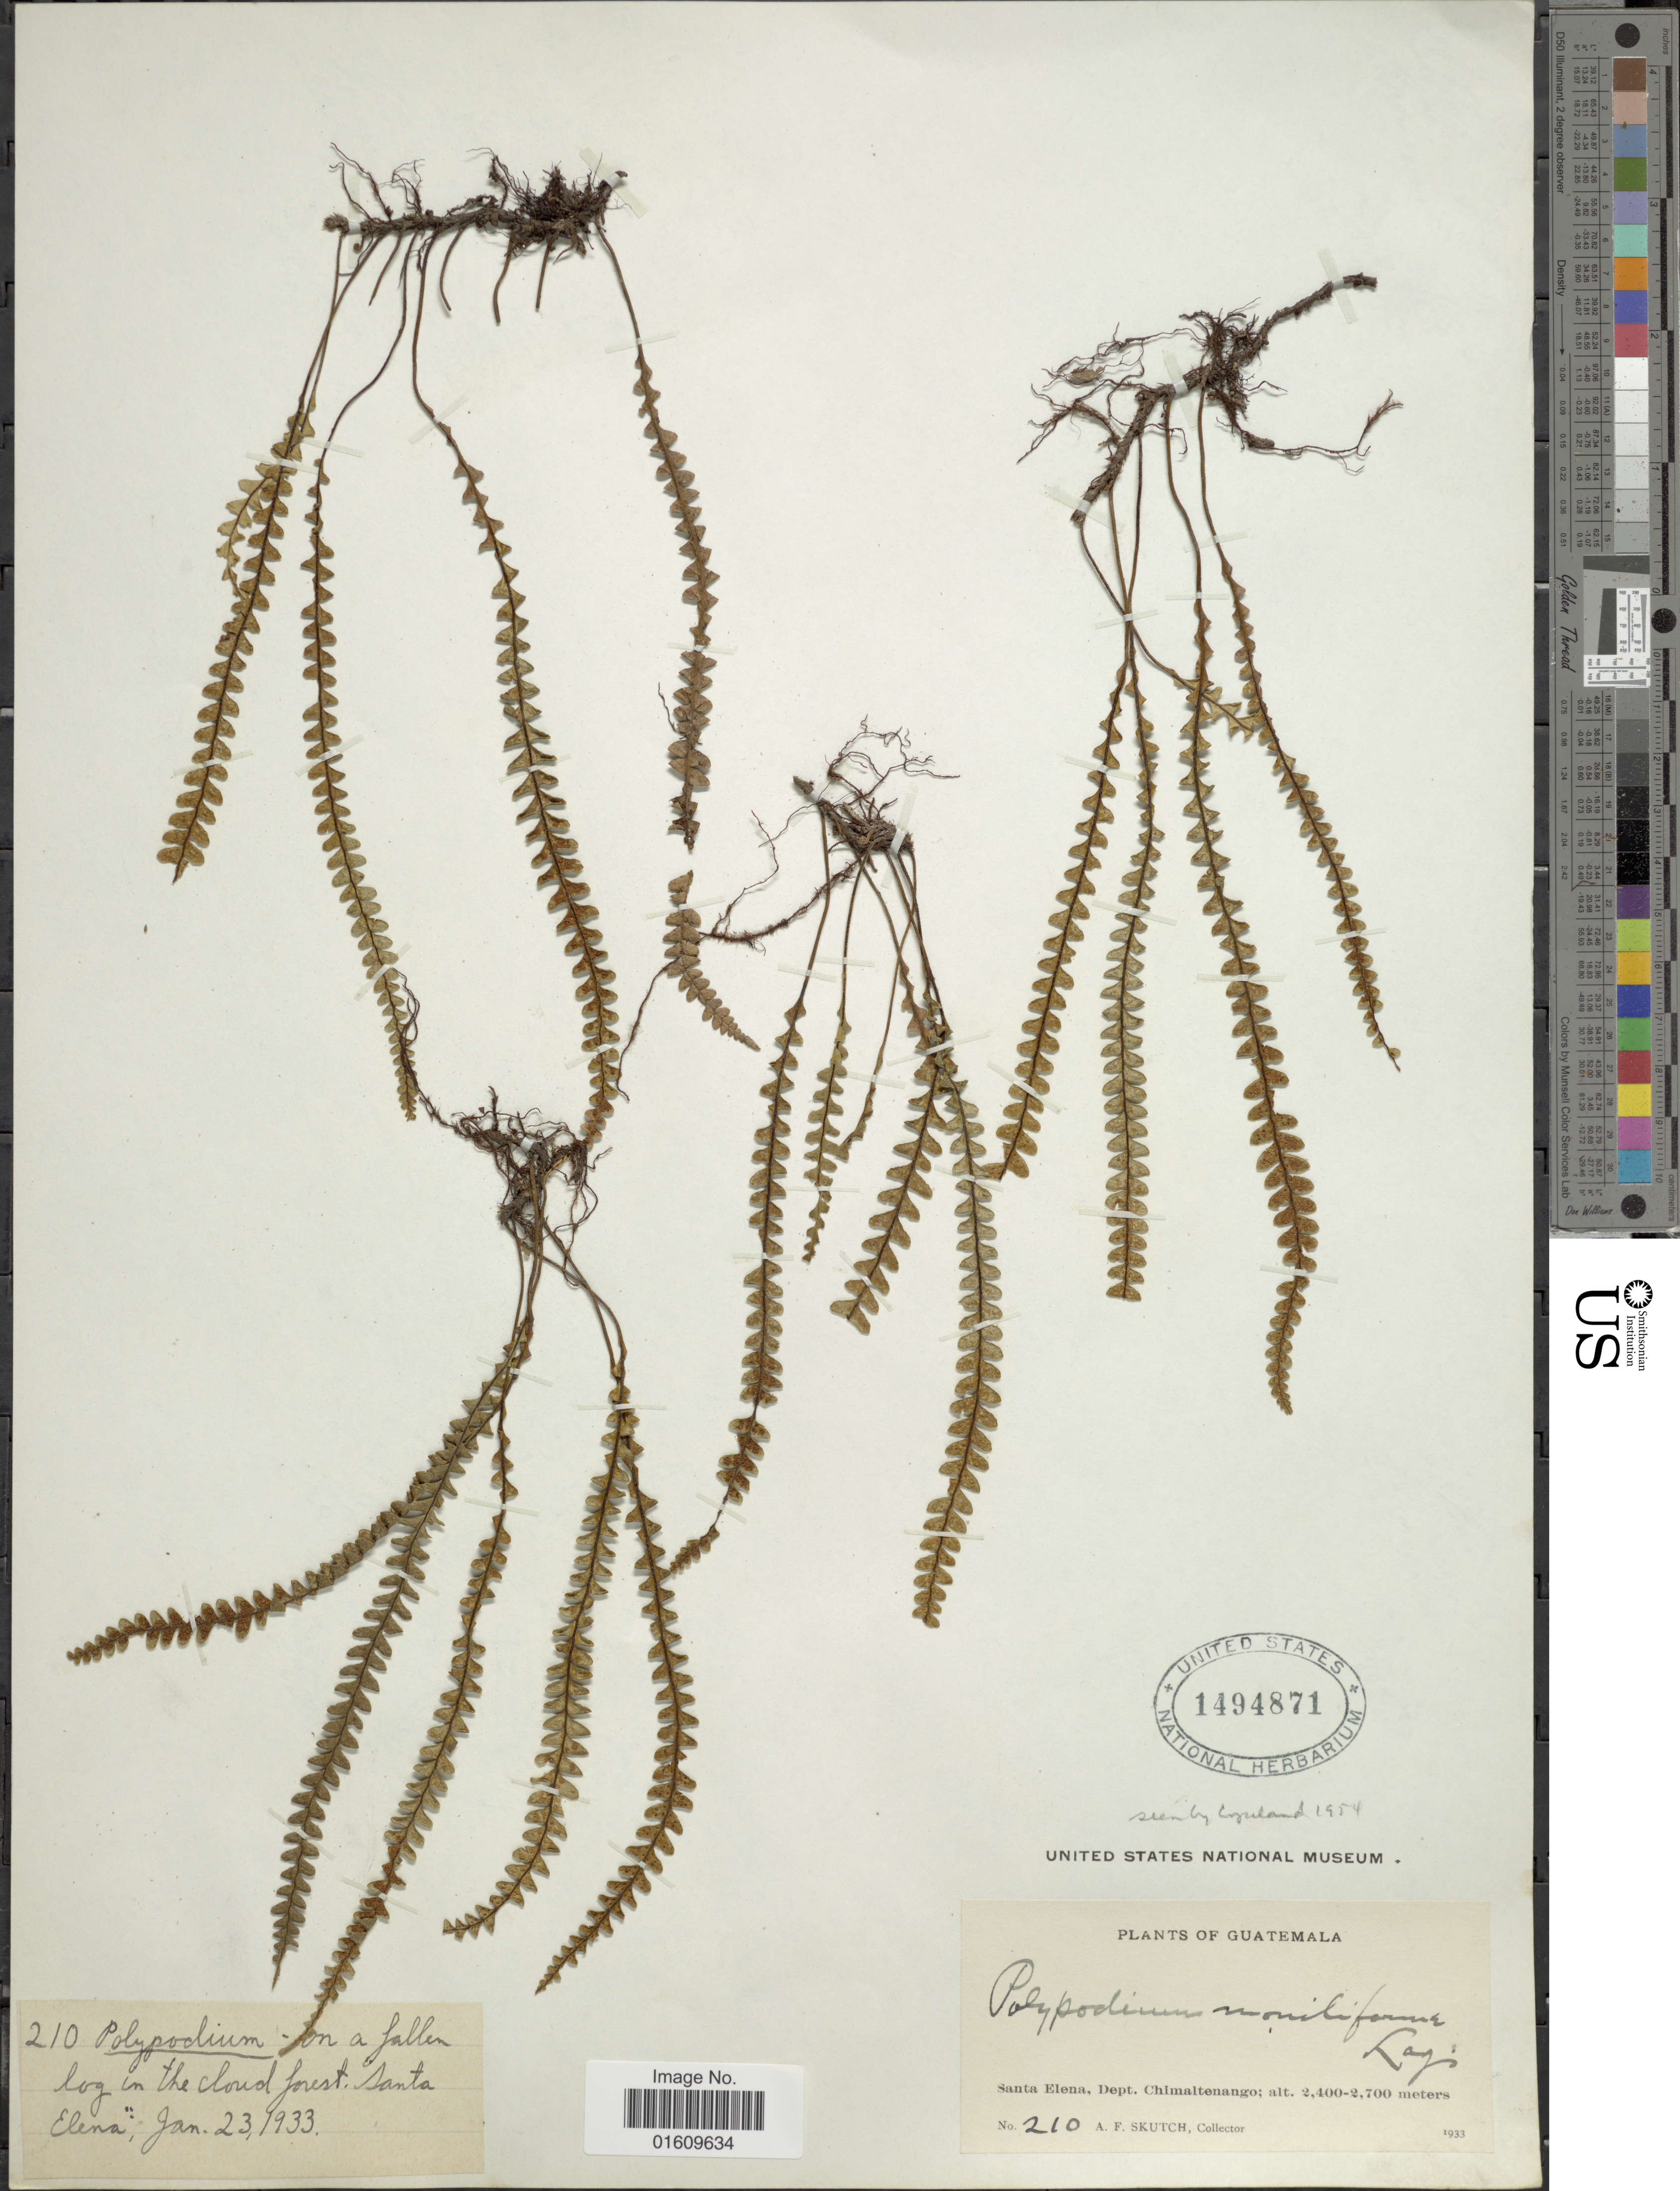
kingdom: Plantae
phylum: Tracheophyta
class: Polypodiopsida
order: Polypodiales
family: Polypodiaceae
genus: Melpomene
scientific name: Melpomene moniliformis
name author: (Lag. ex Sw.) A.R. Sm. & R.C. Moran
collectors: A. F. Skutch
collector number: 210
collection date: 1933-01-23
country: Guatemala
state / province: Chimaltenango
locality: Santa Elena, Dept. Chimaltenango.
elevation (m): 2400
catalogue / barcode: US 1494871